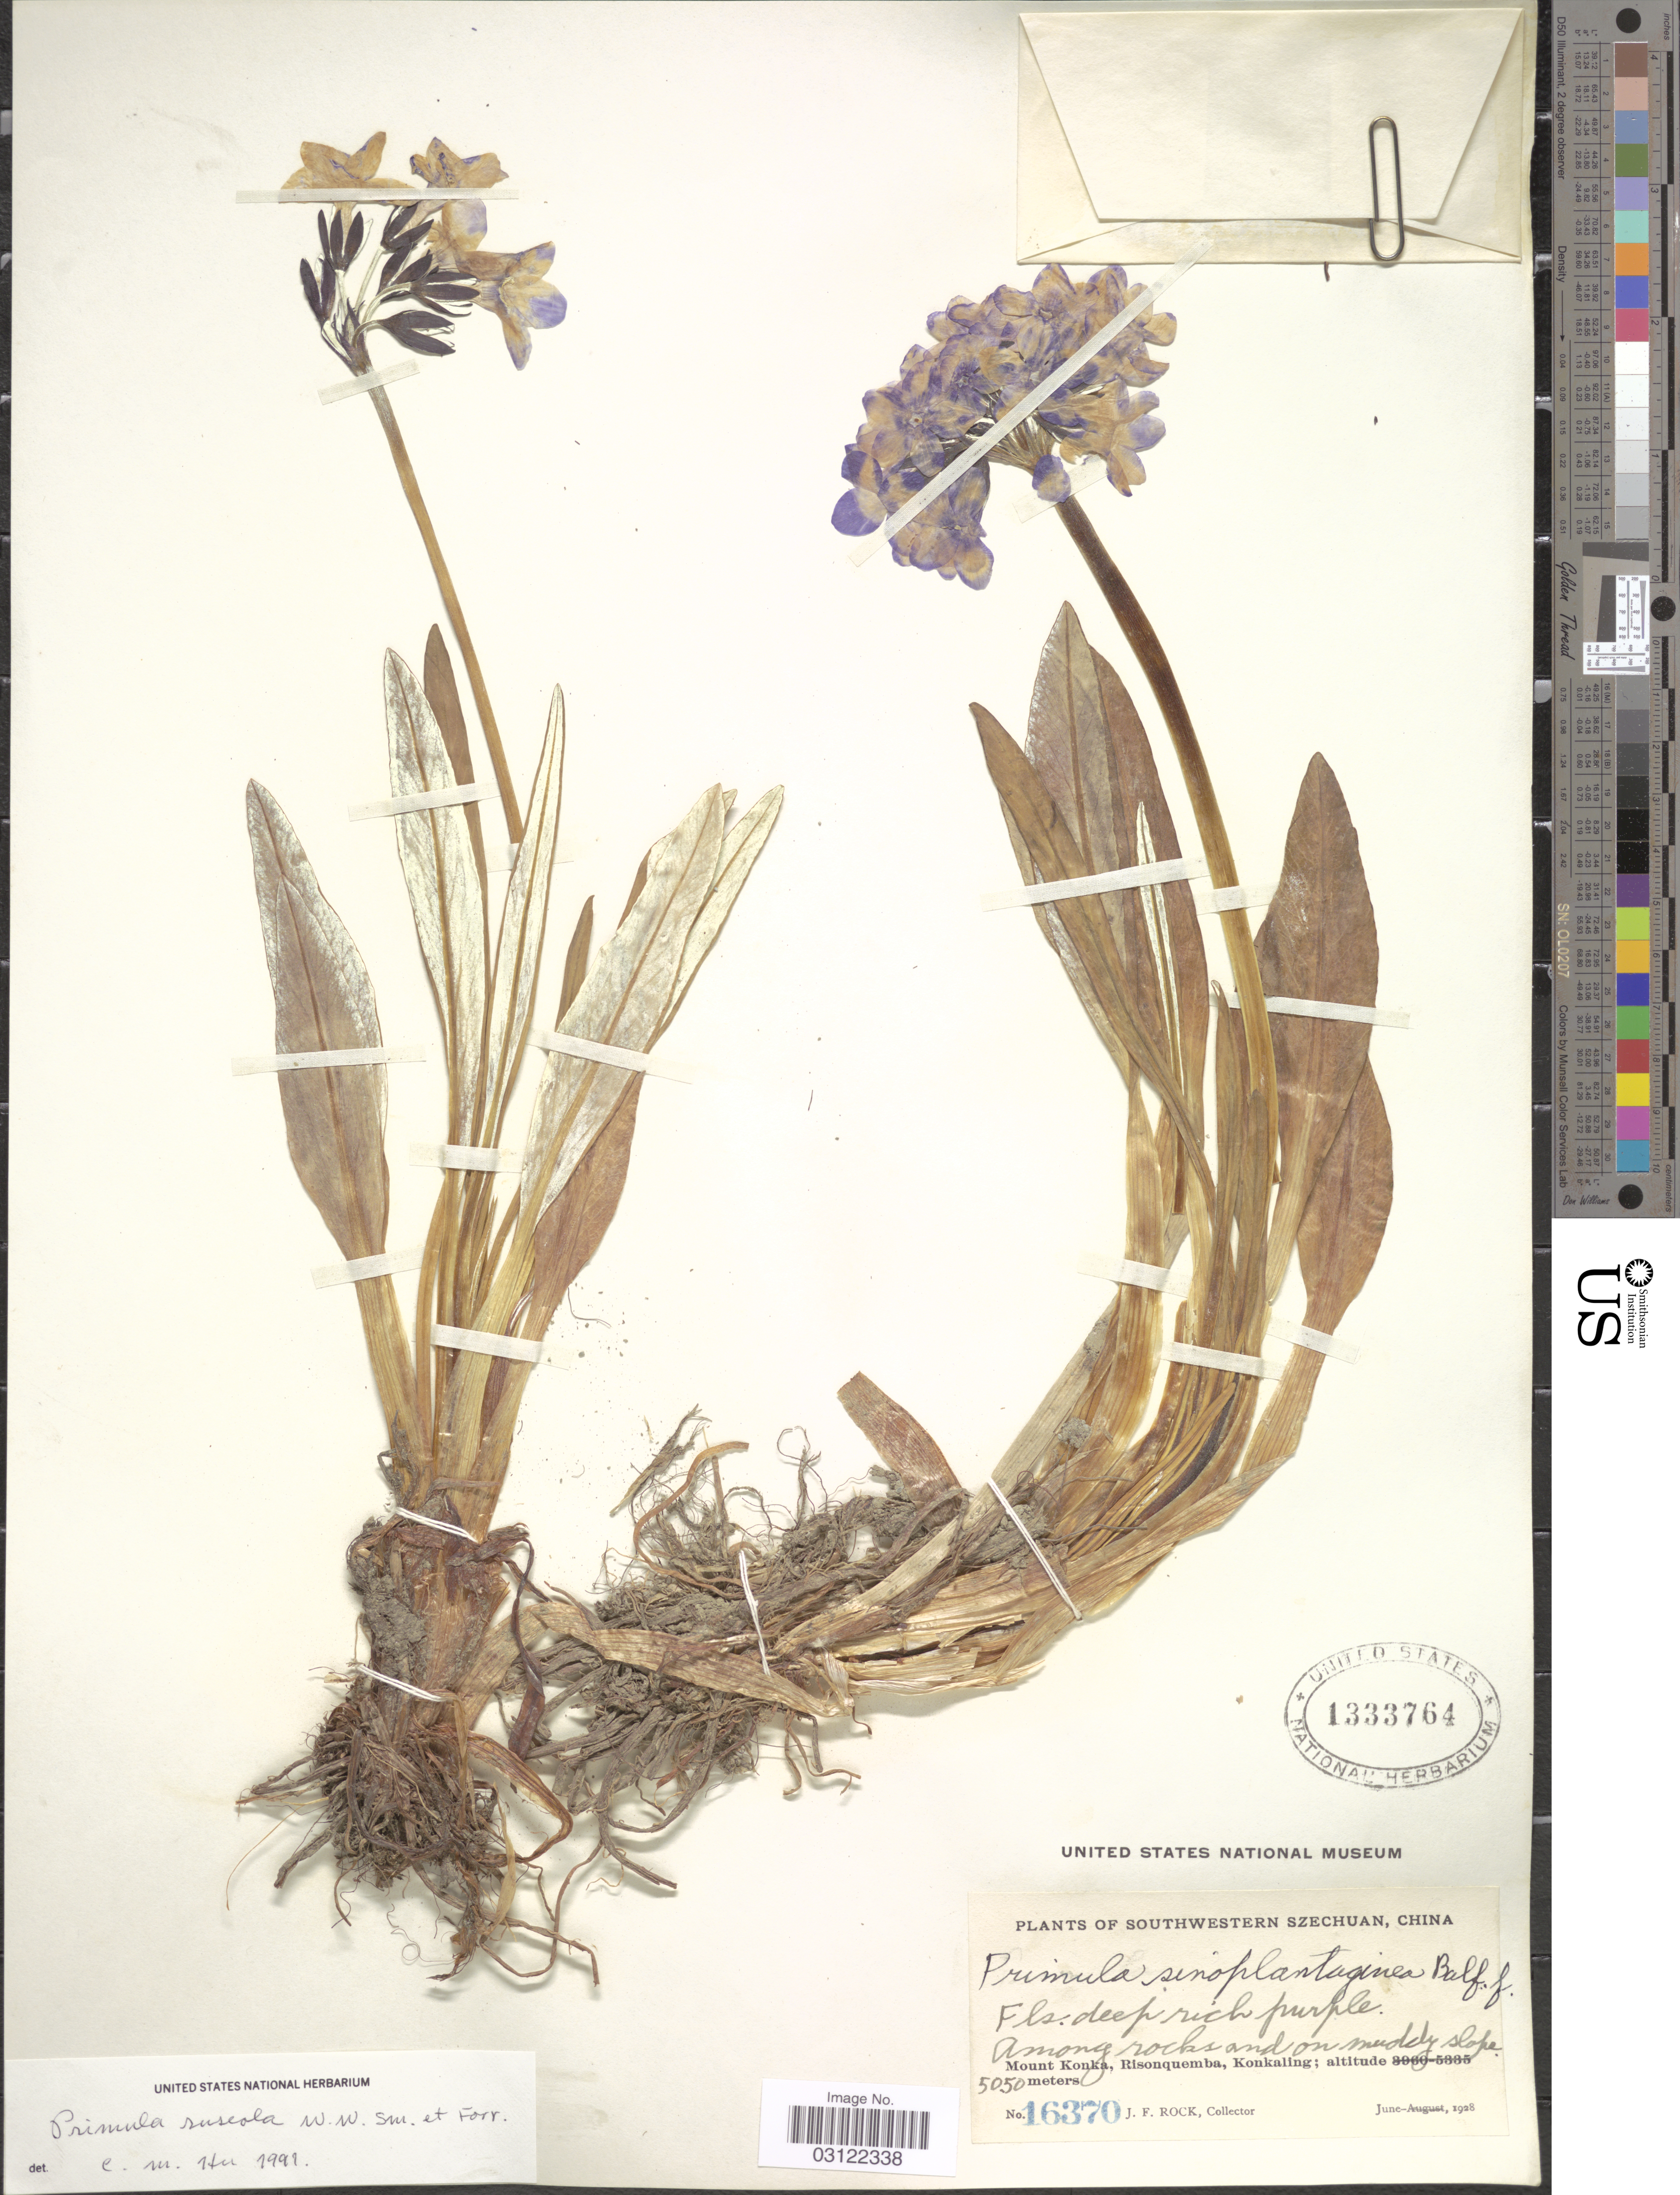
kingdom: Plantae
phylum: Tracheophyta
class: Magnoliopsida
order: Ericales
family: Primulaceae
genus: Primula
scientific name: Primula sinoplantaginea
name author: Balf. f.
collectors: J. Rock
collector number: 16370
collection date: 1928-06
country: China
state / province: Sichuan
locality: Southwestern Szechuan. Mount Konka, Risonquemba, Konkaling.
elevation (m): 5050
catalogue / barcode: US 1333764